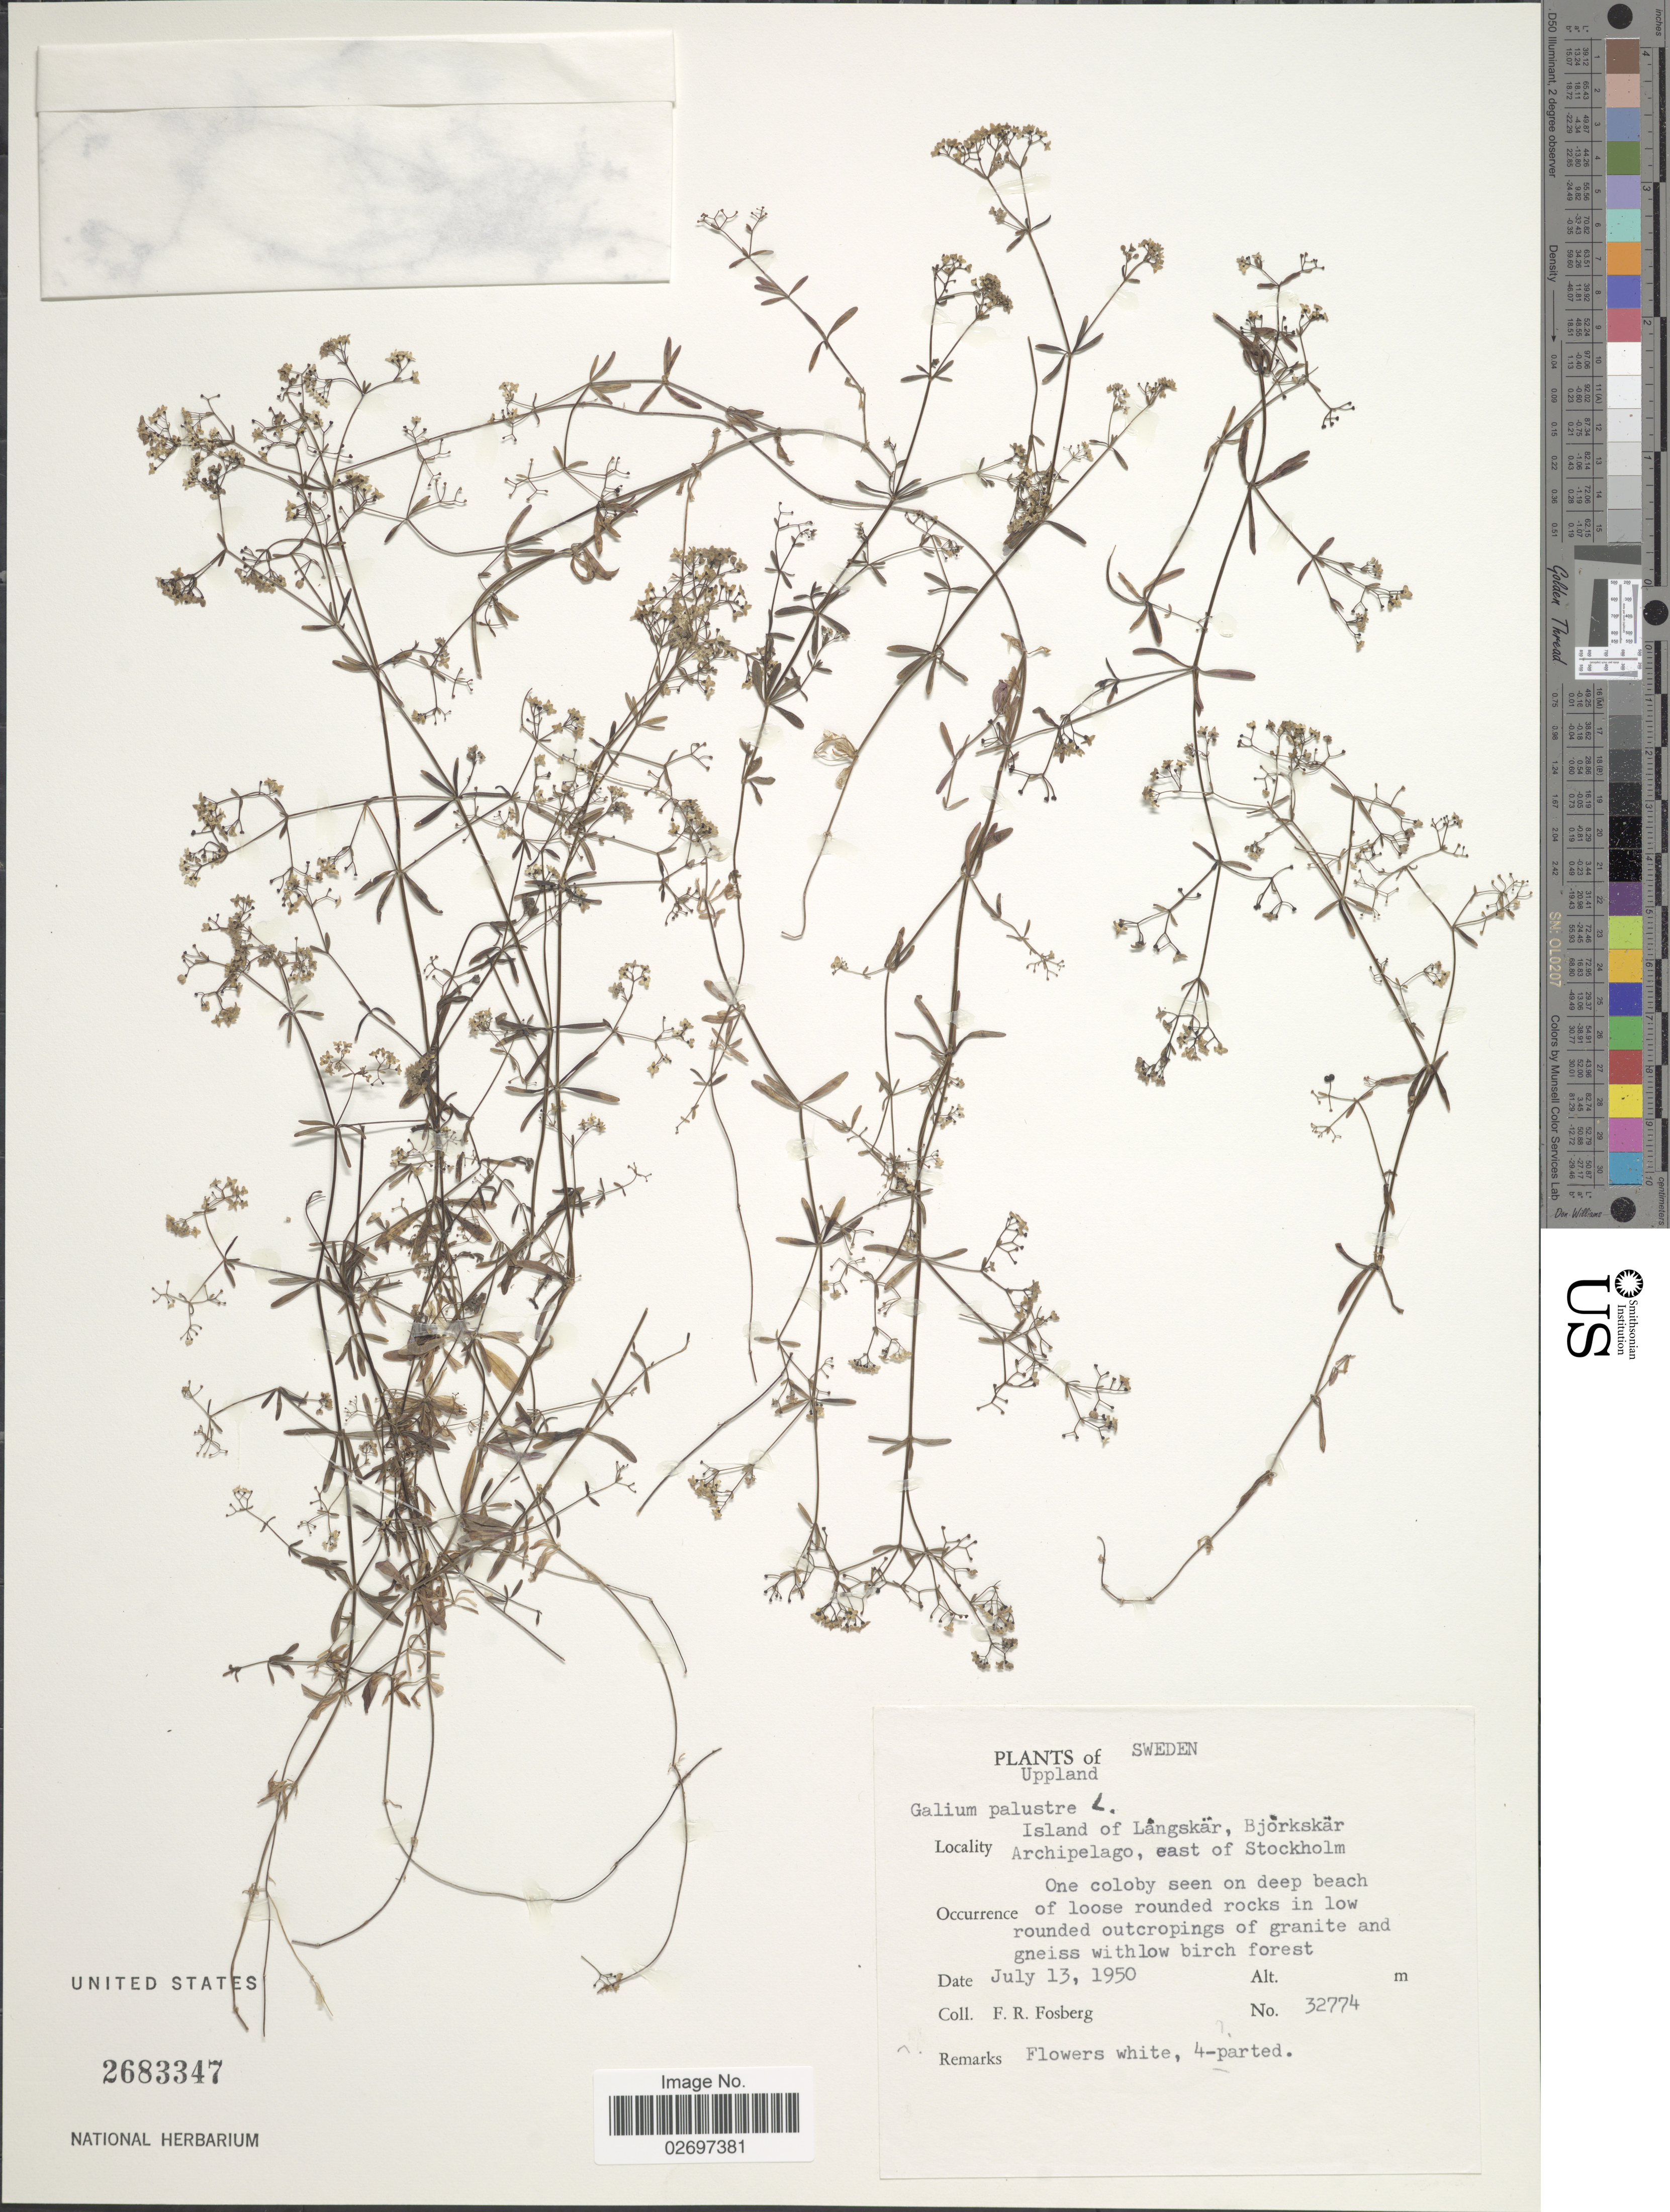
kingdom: Plantae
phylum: Tracheophyta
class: Magnoliopsida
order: Gentianales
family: Rubiaceae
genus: Galium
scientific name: Galium palustre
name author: L.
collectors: F. R. Fosberg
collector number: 32774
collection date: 1950-07-13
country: Sweden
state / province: Stockholm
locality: Uppland. Island of Langskär, Bjorkskär Archipelago, east of Stockholm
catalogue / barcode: US 2683347